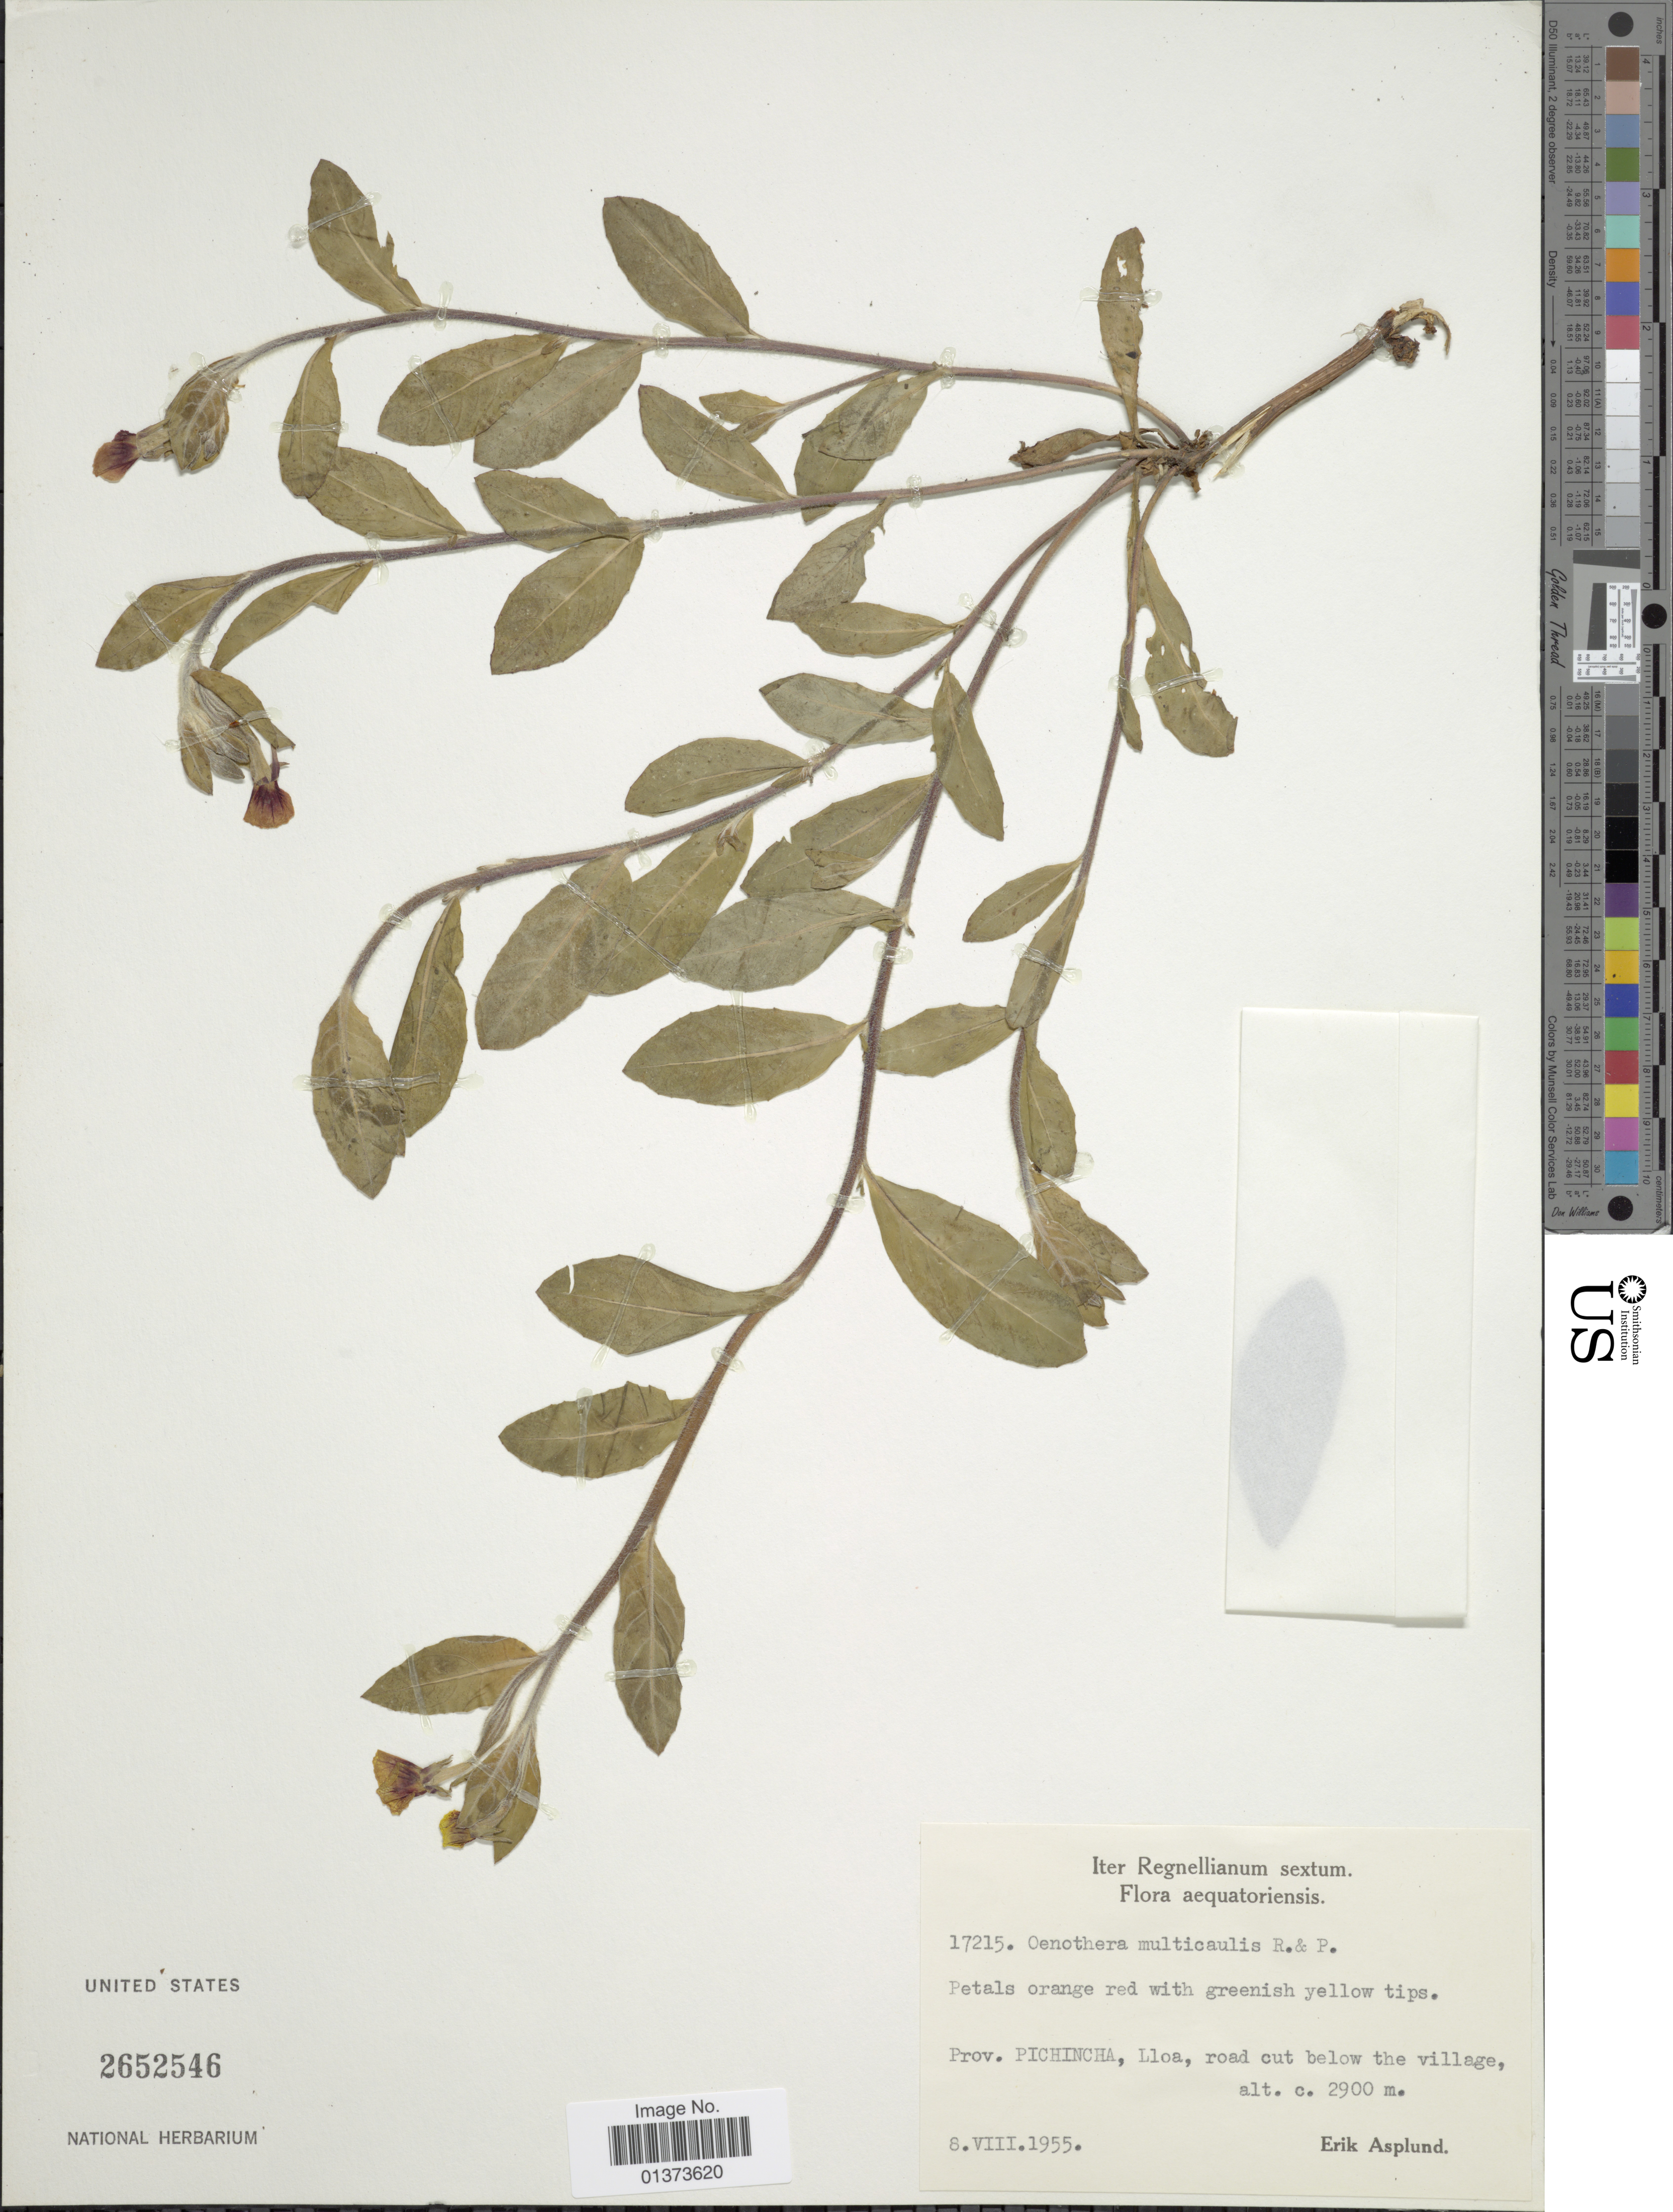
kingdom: Plantae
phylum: Tracheophyta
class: Magnoliopsida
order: Myrtales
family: Onagraceae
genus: Oenothera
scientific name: Oenothera multicaulis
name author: Ruiz & Pav.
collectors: E. Asplund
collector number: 17215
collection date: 1955-08-08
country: Ecuador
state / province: Pichincha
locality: Lloa, road cut below the village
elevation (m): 2900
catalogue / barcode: US 2652546